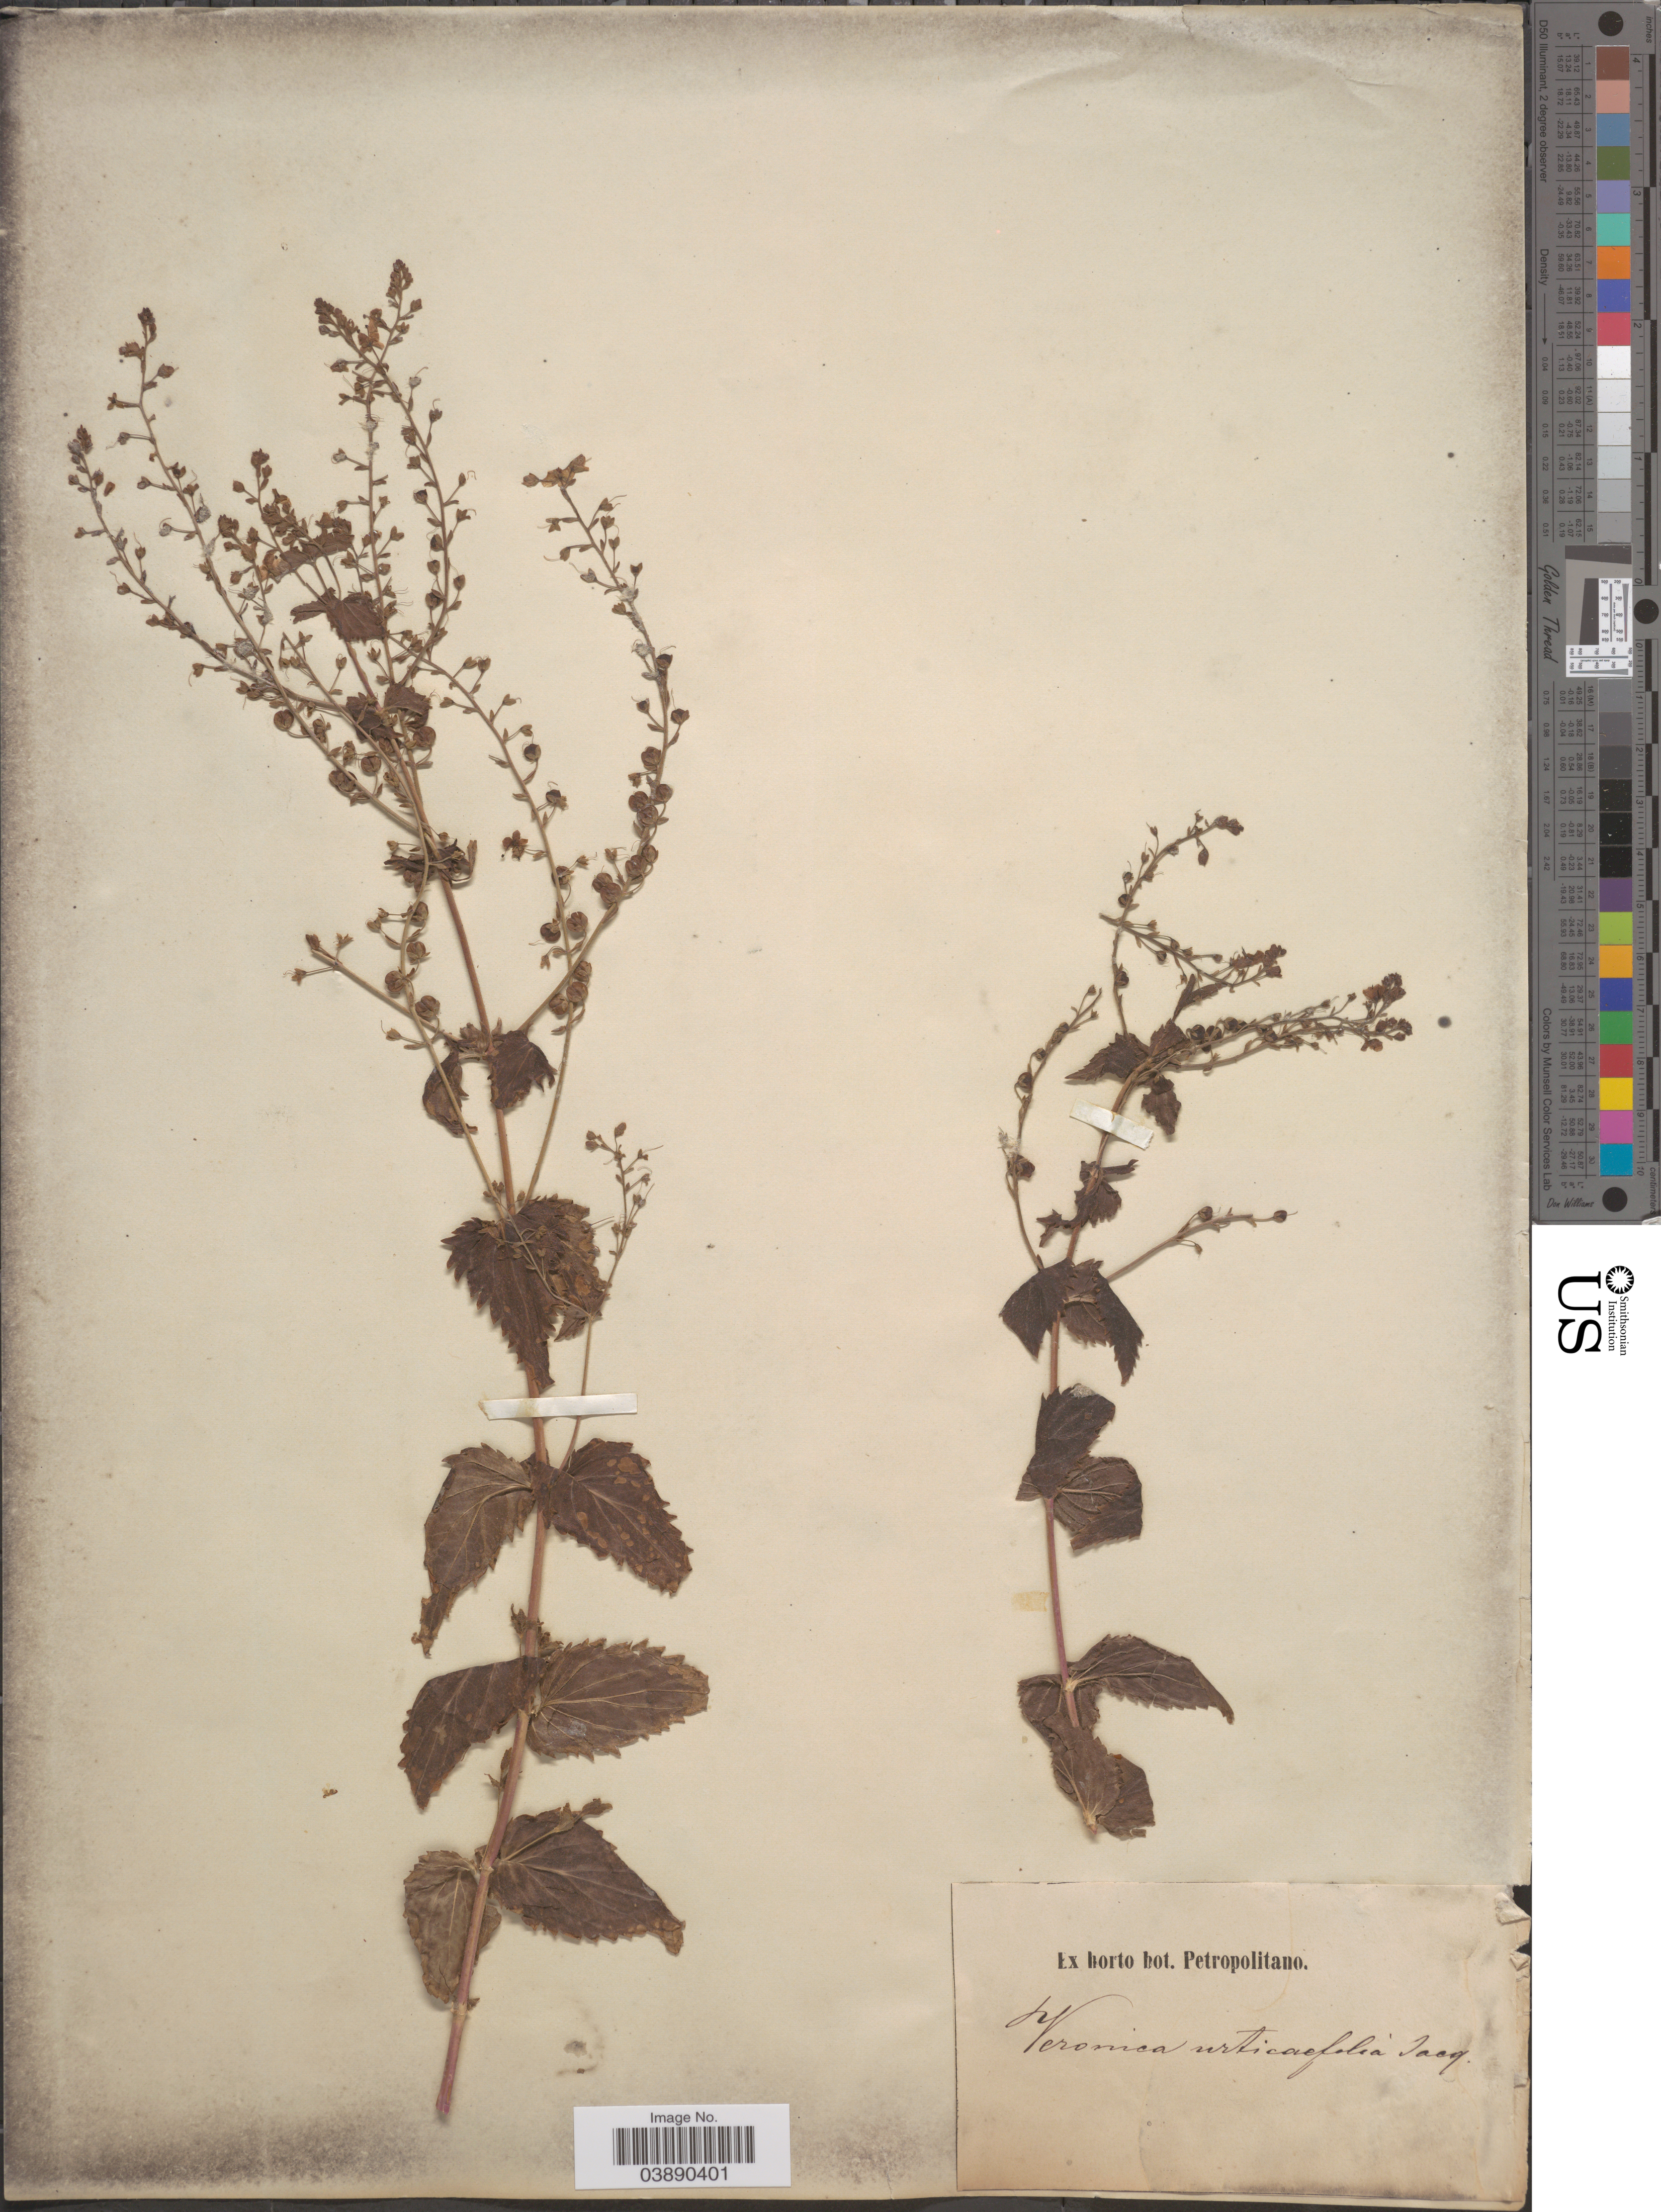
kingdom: Plantae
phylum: Tracheophyta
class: Magnoliopsida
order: Lamiales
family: Plantaginaceae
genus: Veronica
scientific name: Veronica urticifolia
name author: Jacq.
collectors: ex Horto Bot. Petropolitano